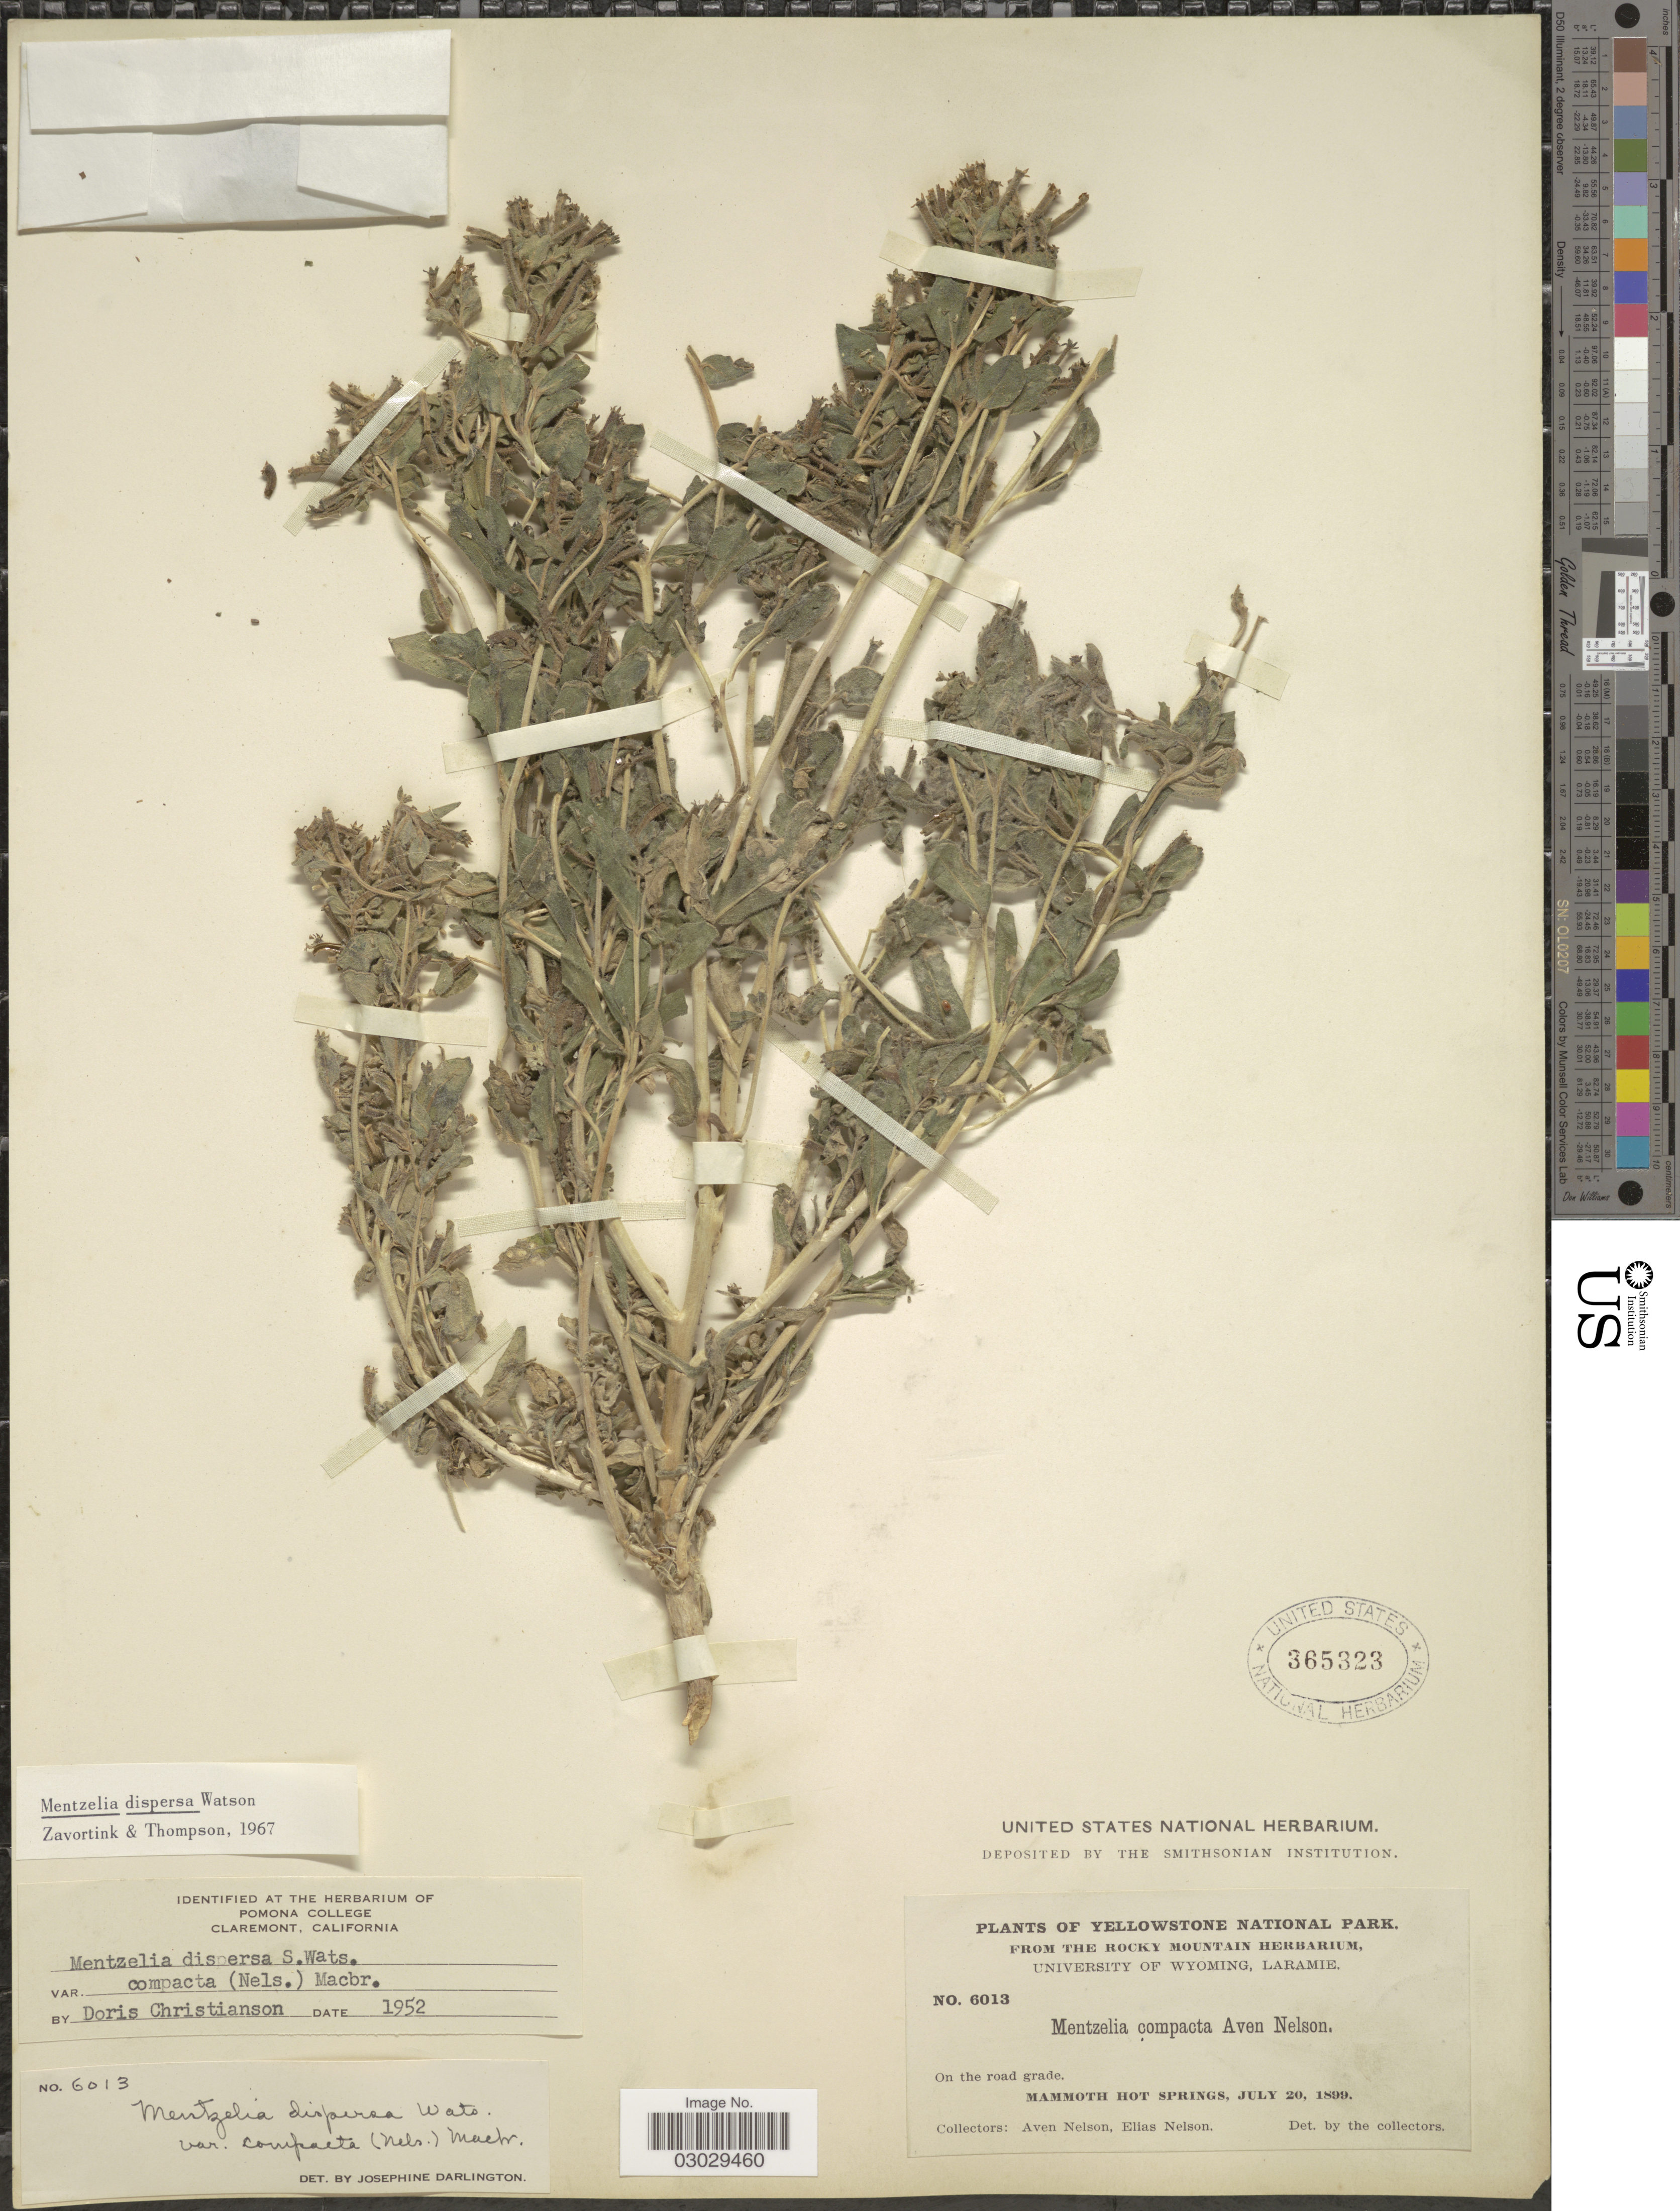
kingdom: Plantae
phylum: Tracheophyta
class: Magnoliopsida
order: Cornales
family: Loasaceae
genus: Mentzelia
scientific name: Mentzelia dispersa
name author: S. Watson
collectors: A. Nelson & E. Nelson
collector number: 6013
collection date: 1899-07-20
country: United States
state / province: Wyoming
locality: Yellowstone National Park. On the road grade. Mammoth Hot Springs.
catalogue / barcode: US 365323